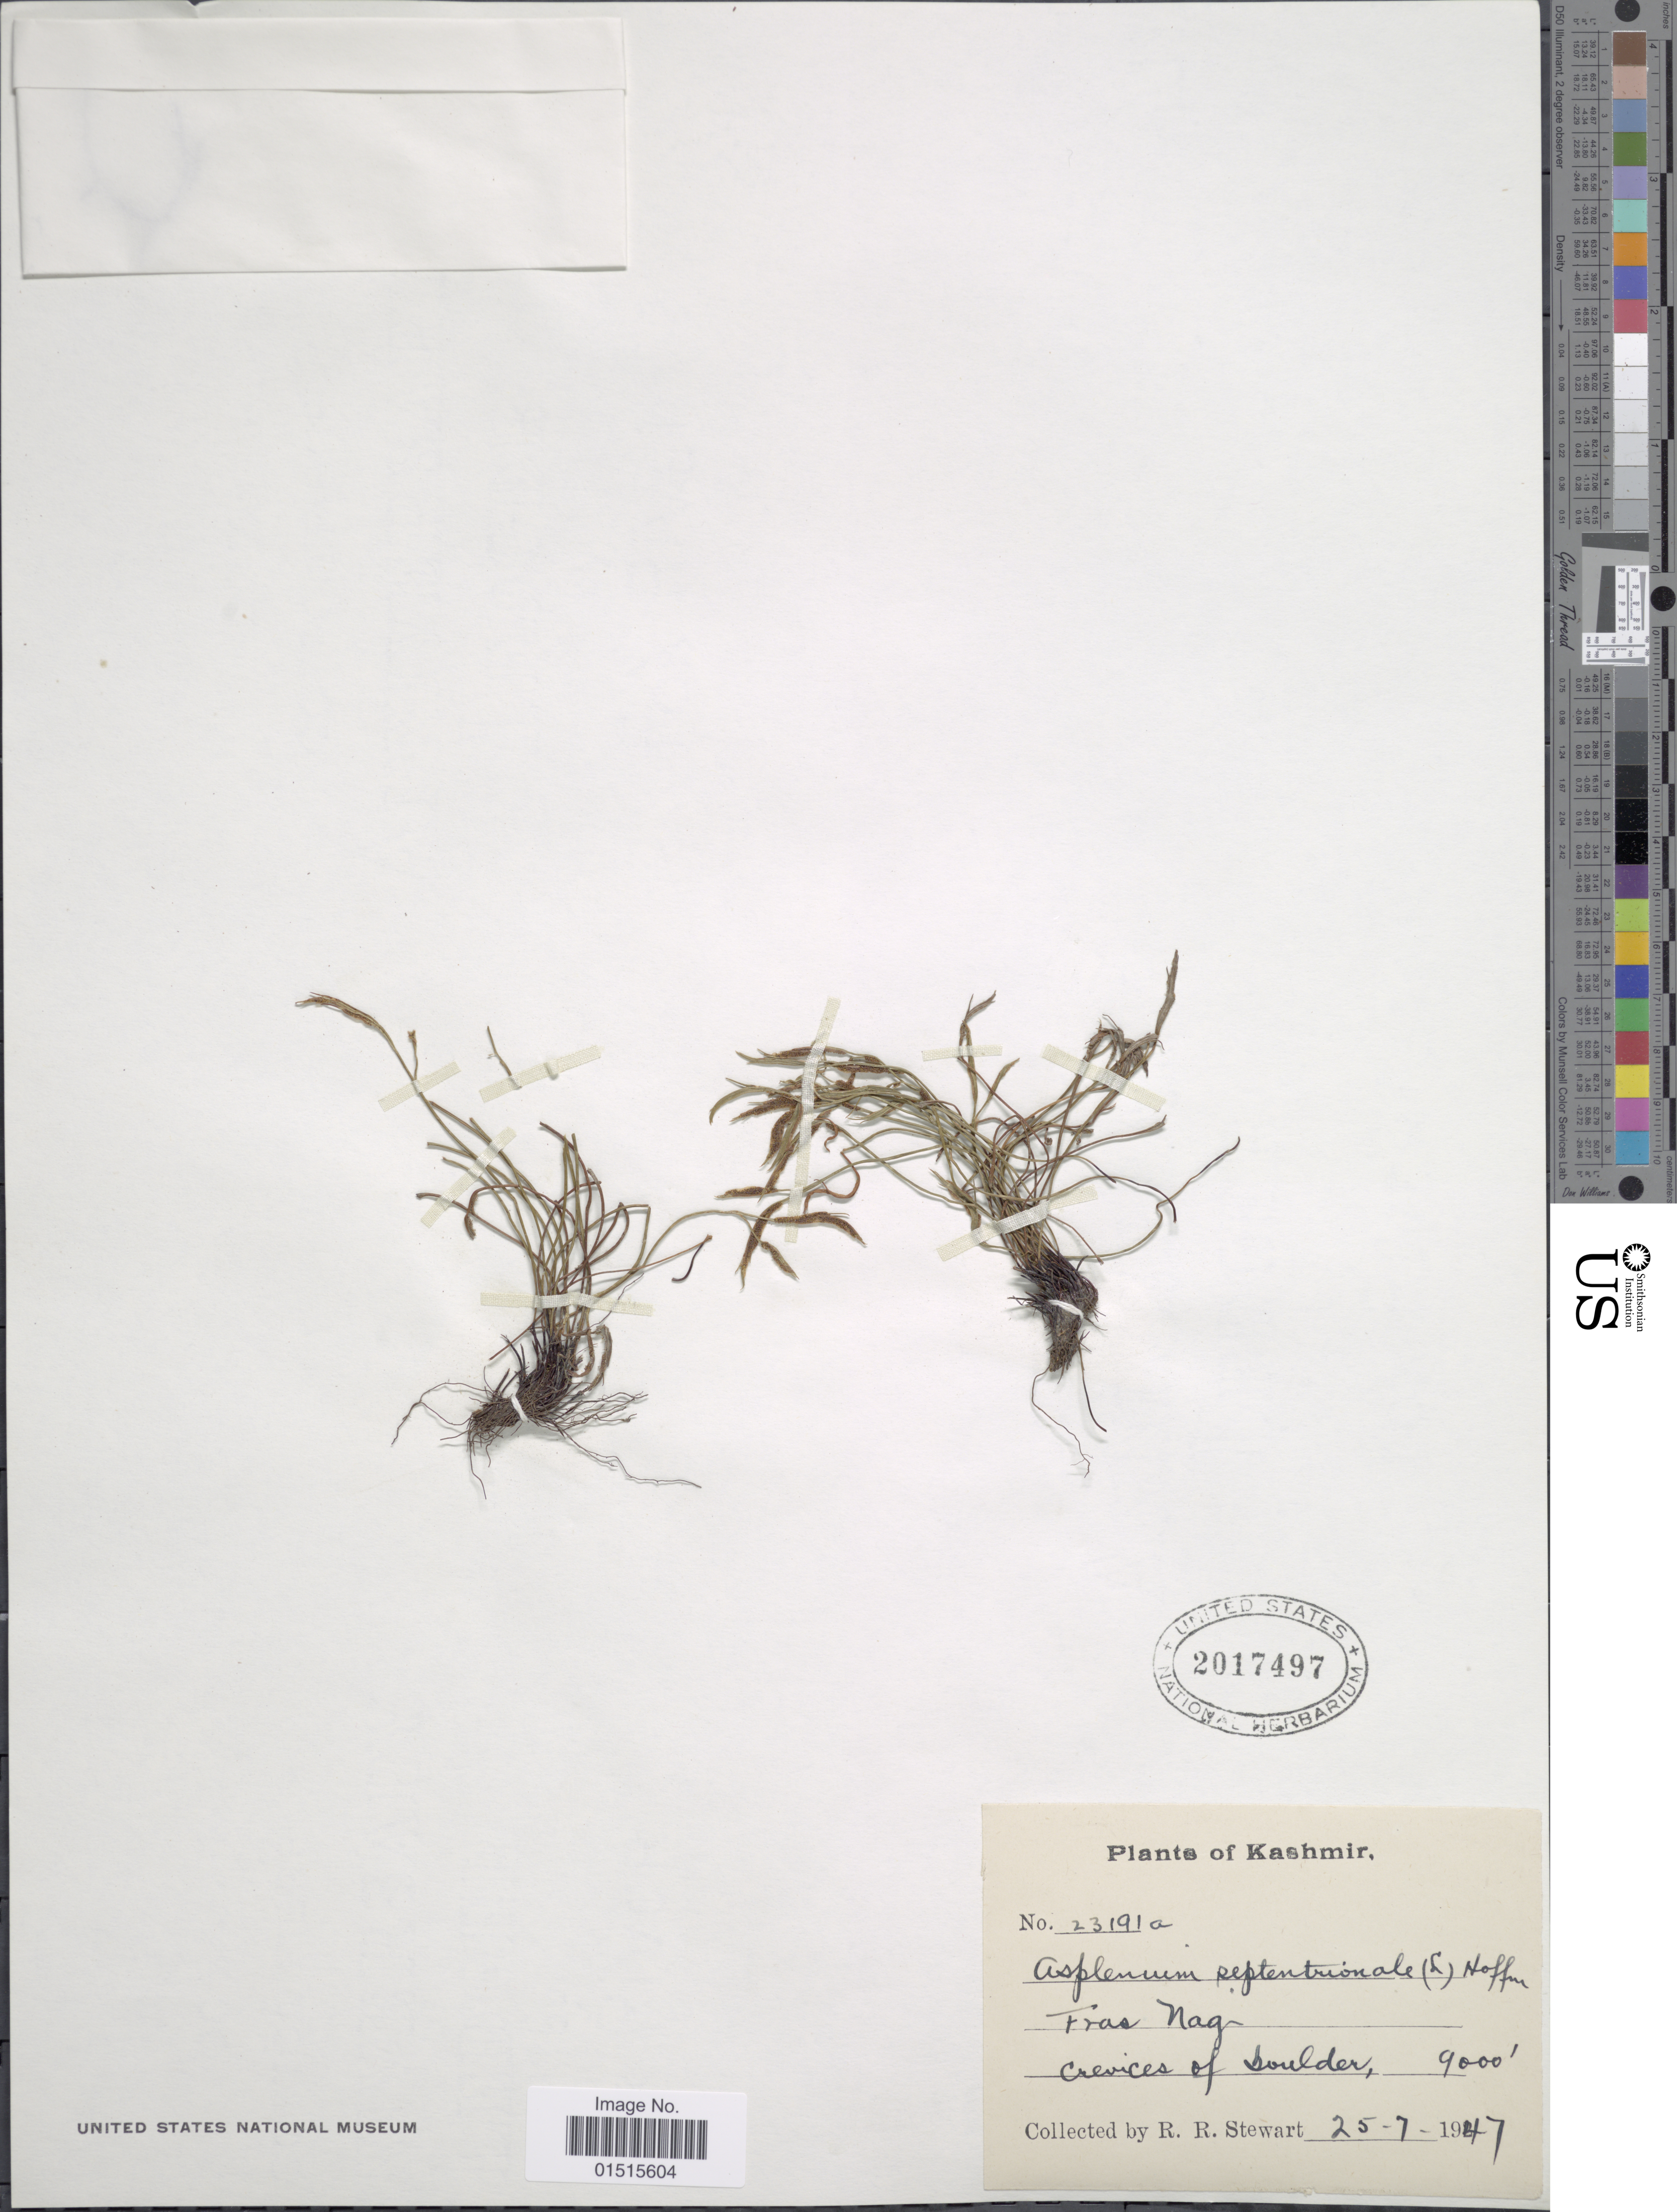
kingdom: Plantae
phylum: Tracheophyta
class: Polypodiopsida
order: Polypodiales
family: Aspleniaceae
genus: Asplenium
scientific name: Asplenium septentrionale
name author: (L.) Hoffm.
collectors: R. R. Stewart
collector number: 23191a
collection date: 1947-07-25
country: India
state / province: Jammu and Kashmir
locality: Fras Nag, crevices of boulder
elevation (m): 2743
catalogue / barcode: US 2017497